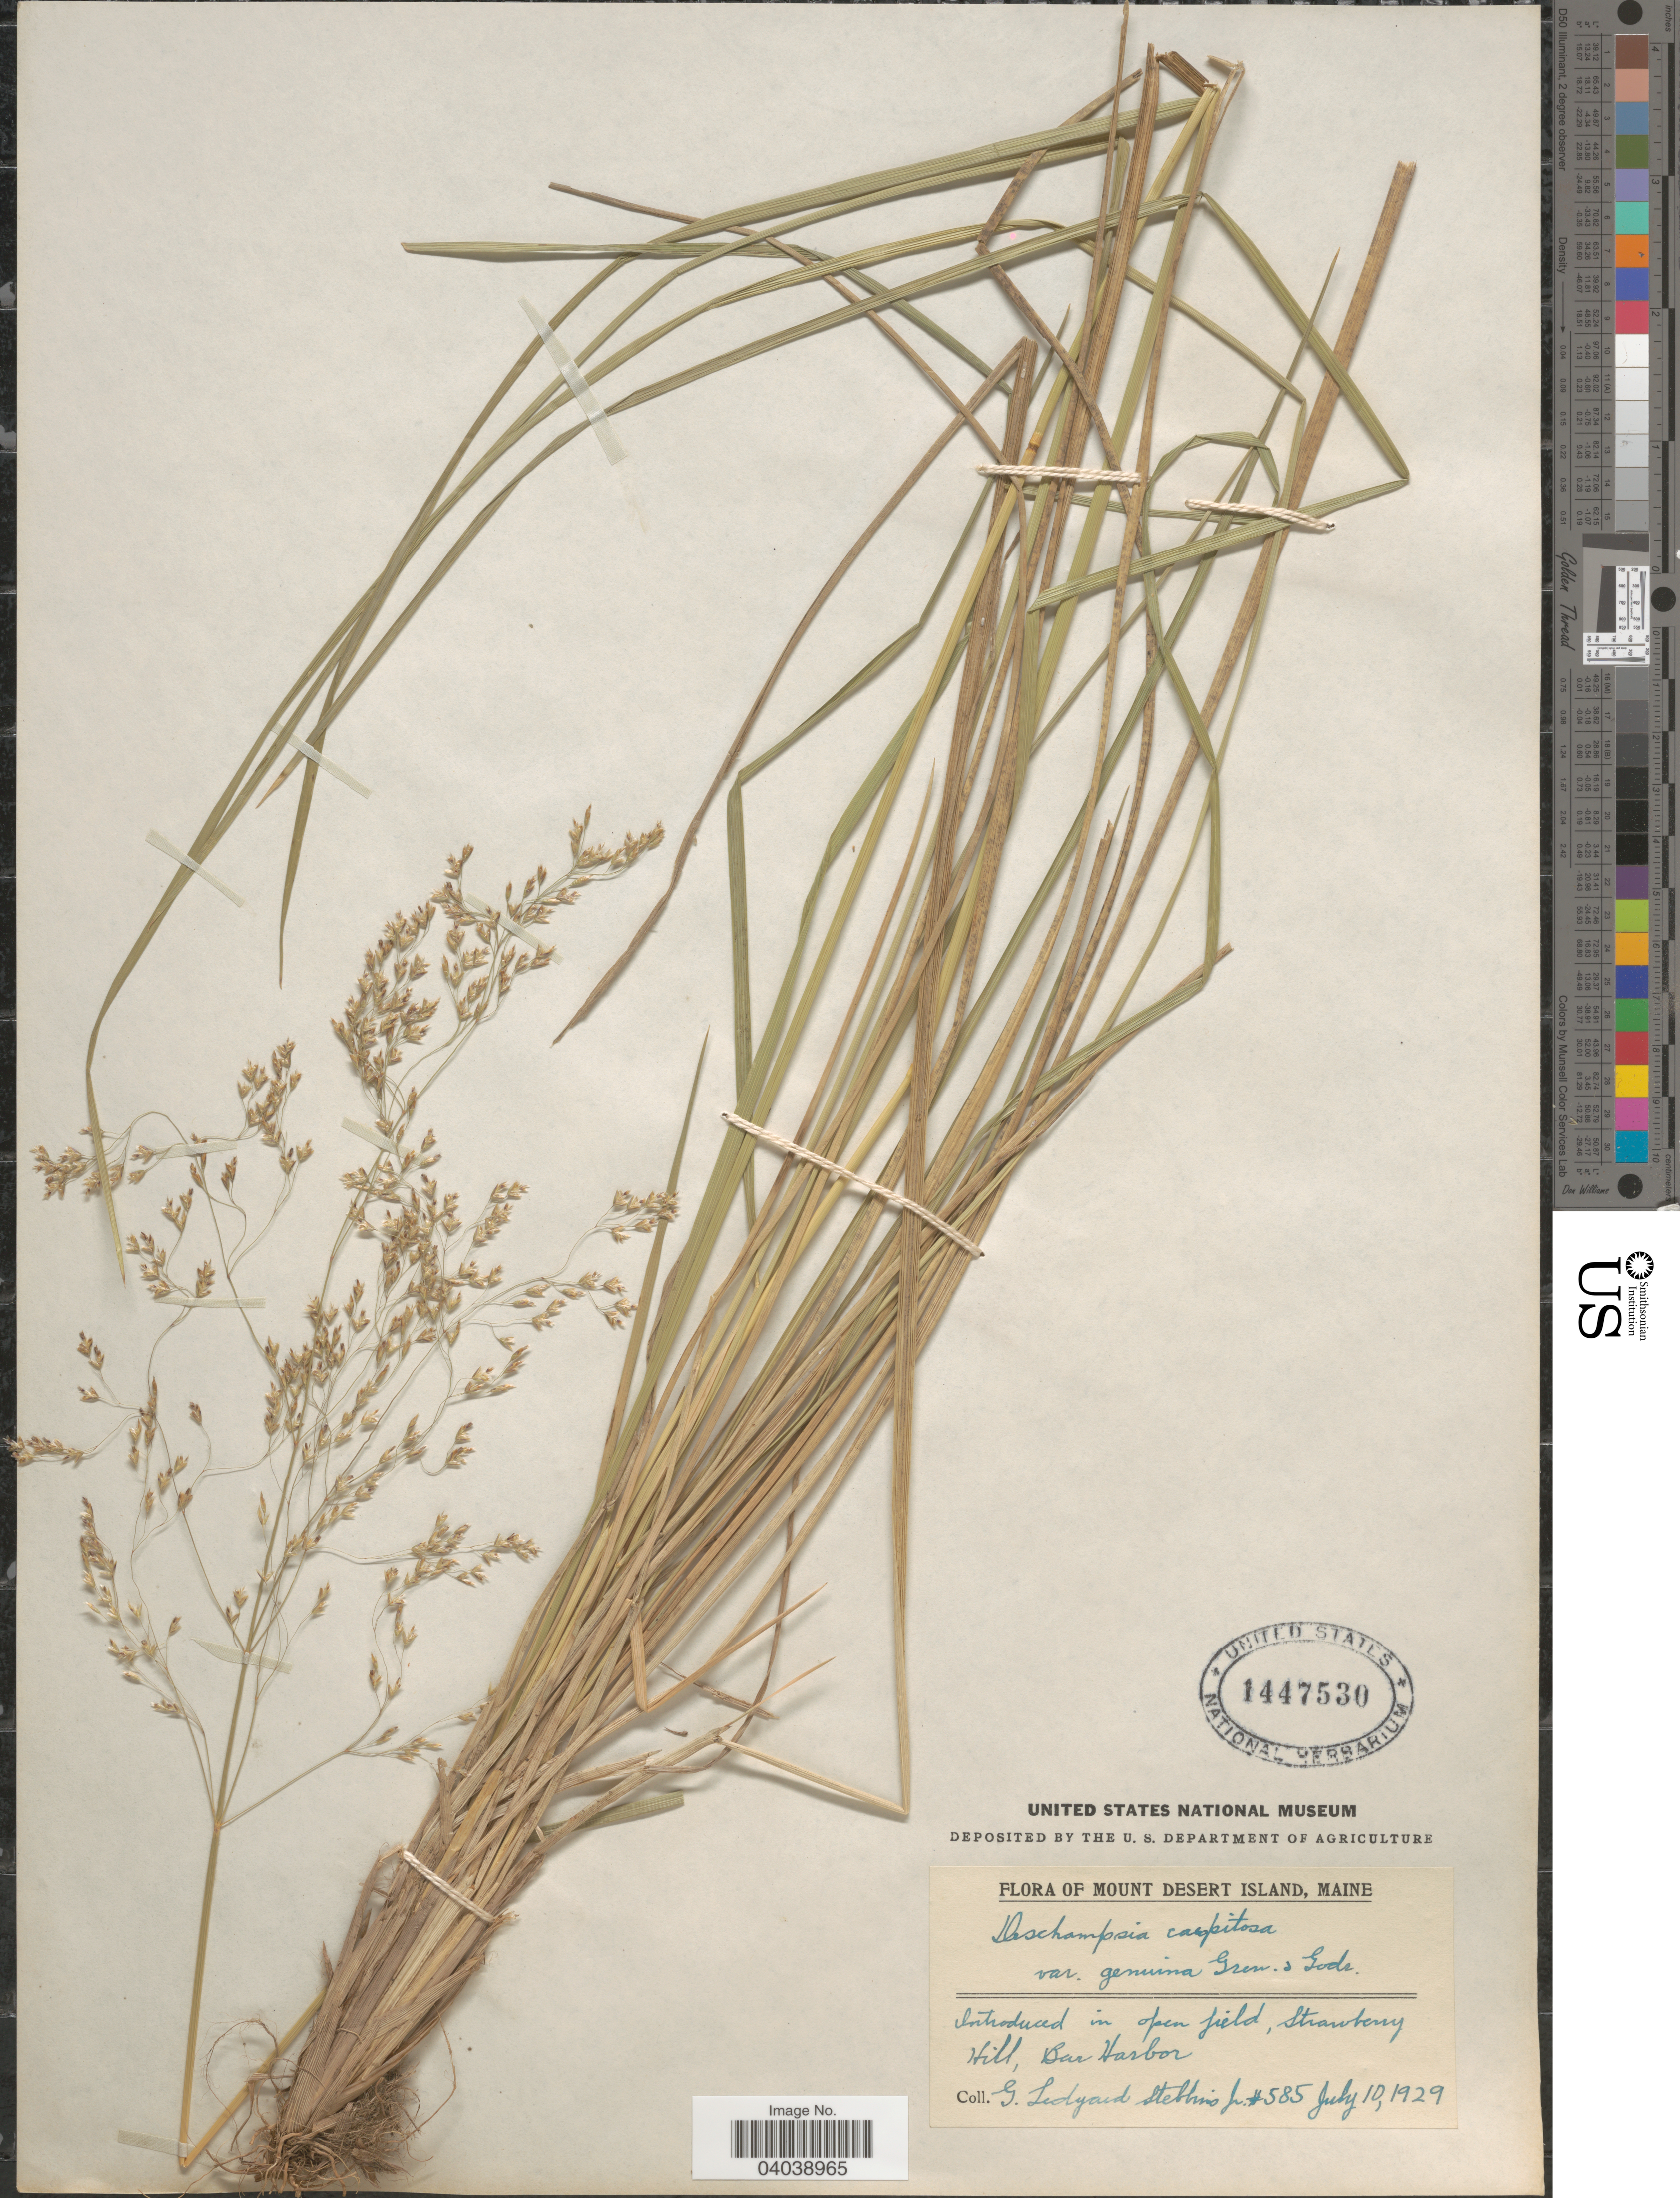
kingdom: Plantae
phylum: Tracheophyta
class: Liliopsida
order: Poales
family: Poaceae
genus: Deschampsia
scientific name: Deschampsia cespitosa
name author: (L.) P. Beauv.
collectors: G. L. Stebbins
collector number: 585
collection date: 1929-07-10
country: United States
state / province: Maine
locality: Mount Desert Island.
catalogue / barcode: US 1447530